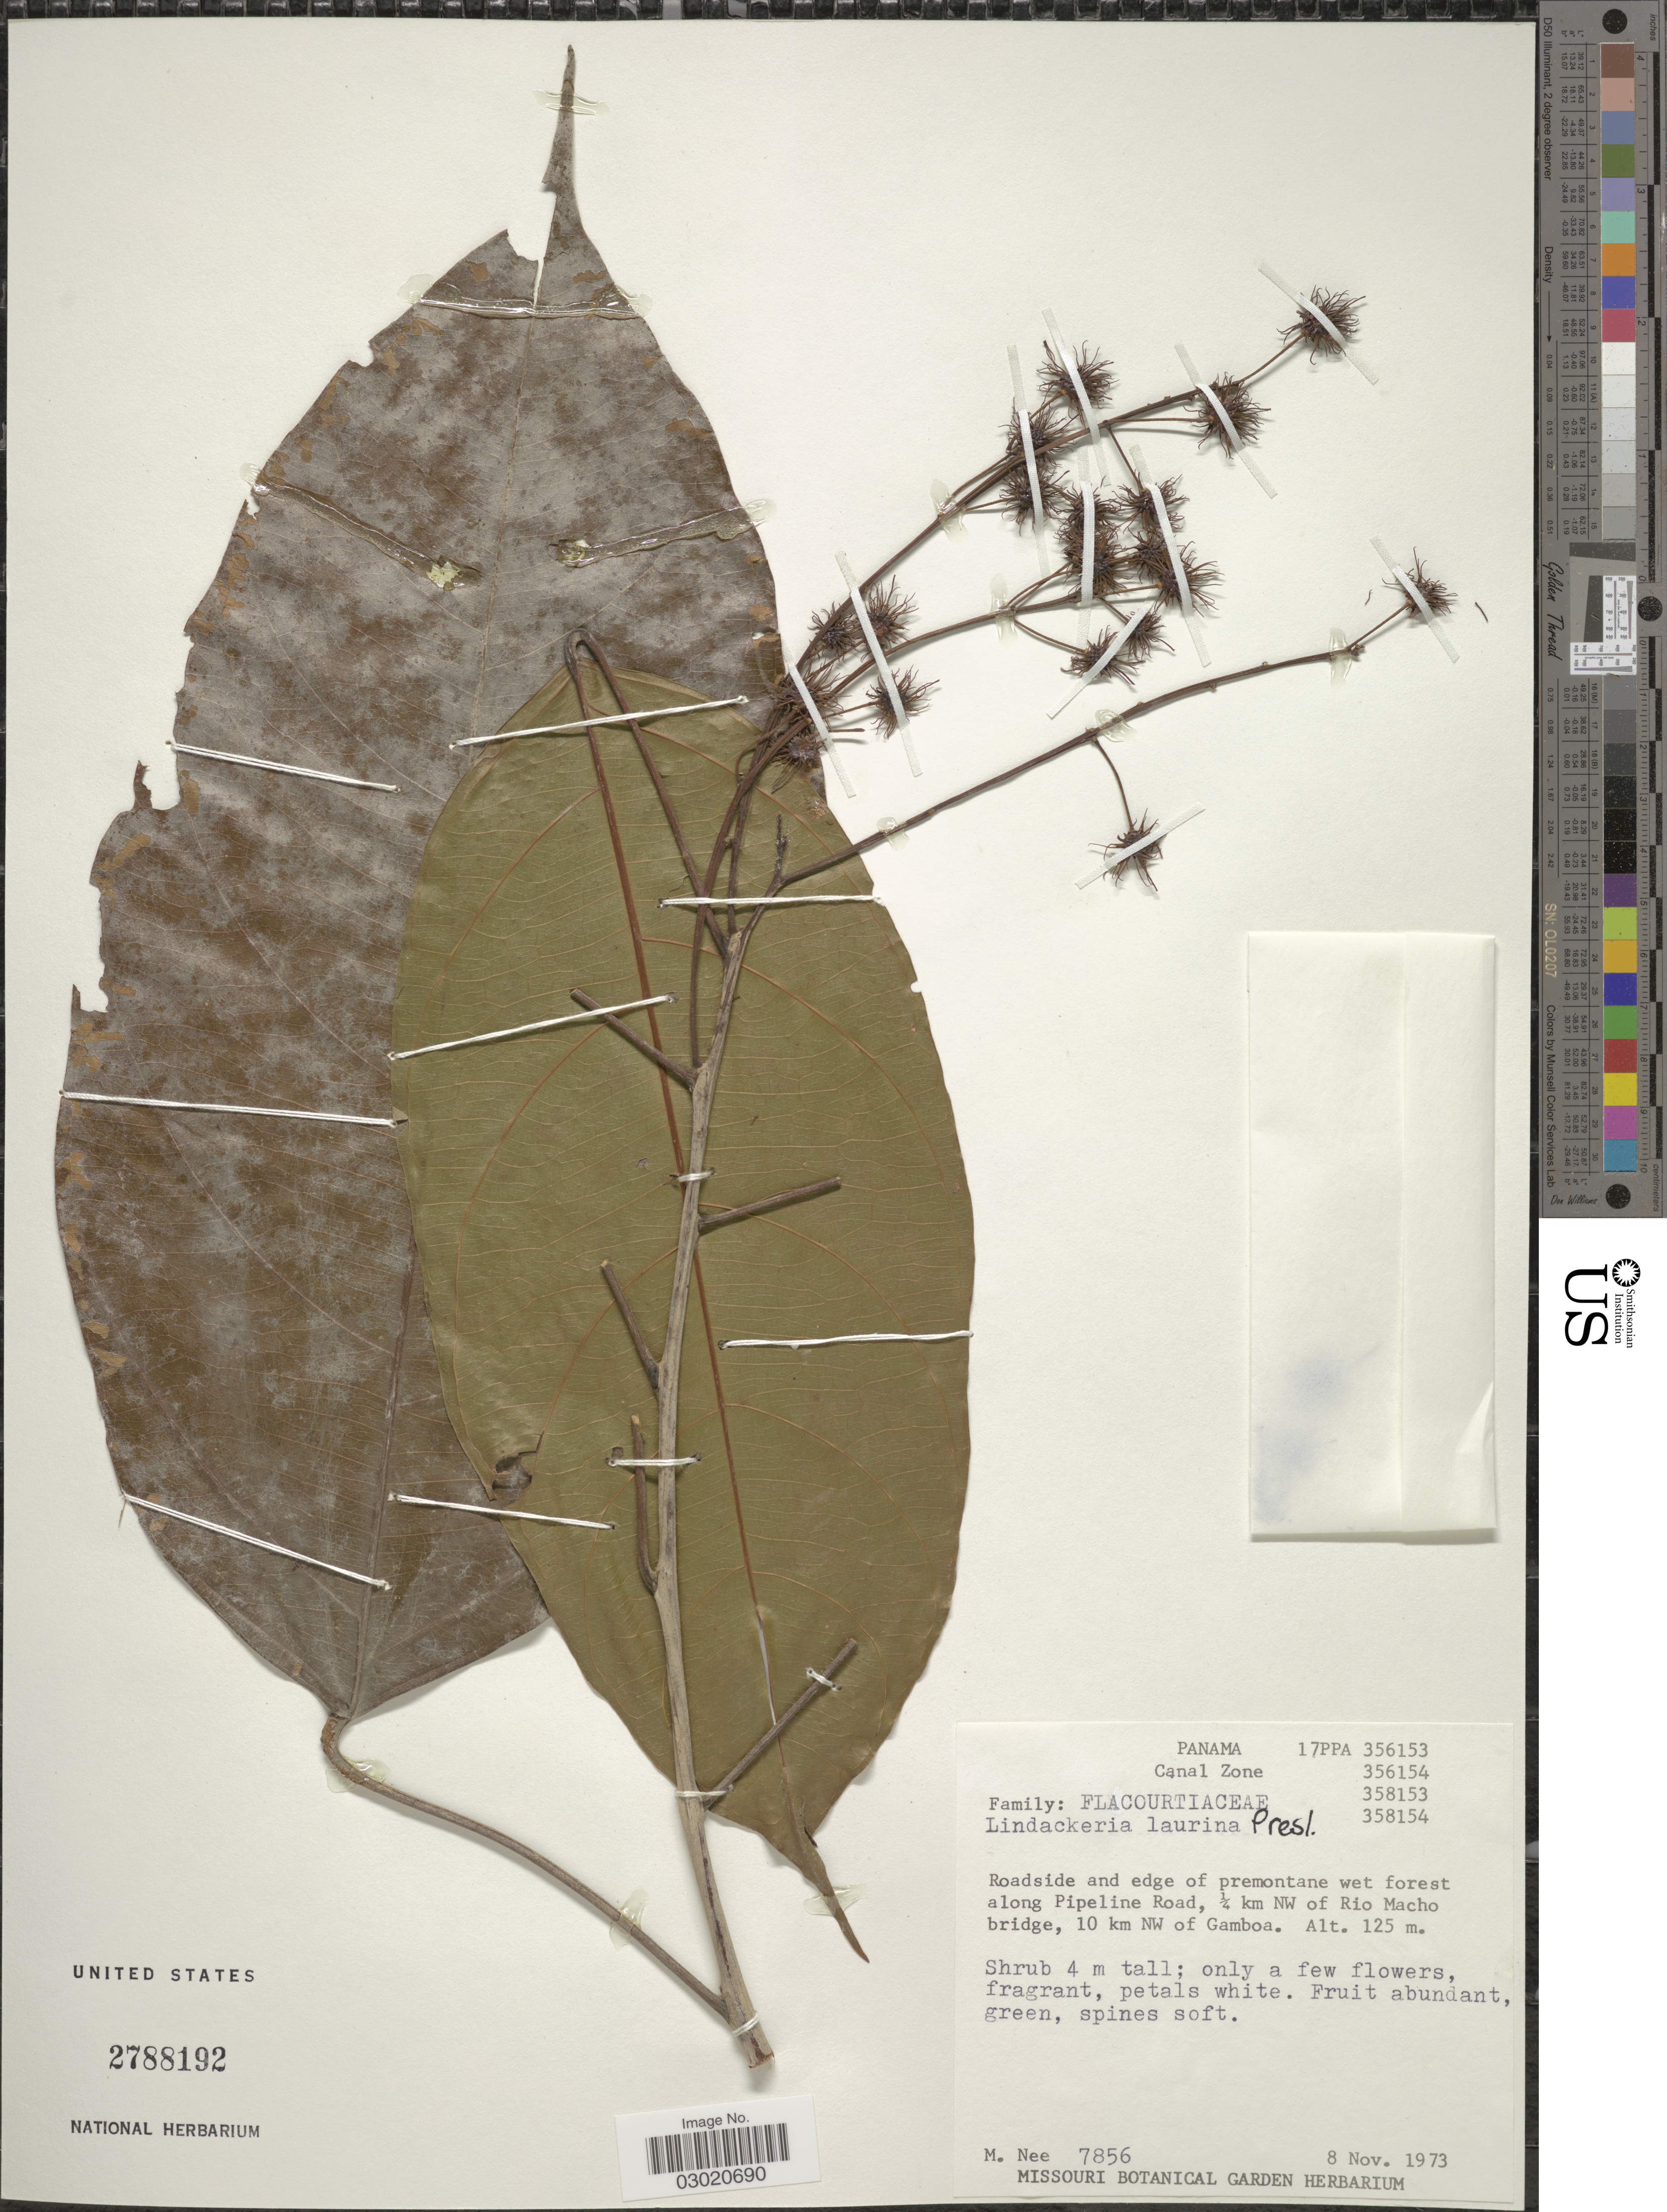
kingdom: Plantae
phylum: Tracheophyta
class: Magnoliopsida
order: Malpighiales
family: Achariaceae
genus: Lindackeria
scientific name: Lindackeria laurina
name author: C. Presl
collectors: M. Nee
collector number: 7856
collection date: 1973-11-08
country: Panama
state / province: Colón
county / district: Canal Zone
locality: Canal Zone, Roadside and edge of premontane wet forest along Pipeline Road, ¼ km NW of Rio Macho bridge, 10 km NW of Gamboa.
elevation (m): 125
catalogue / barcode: US 2788192